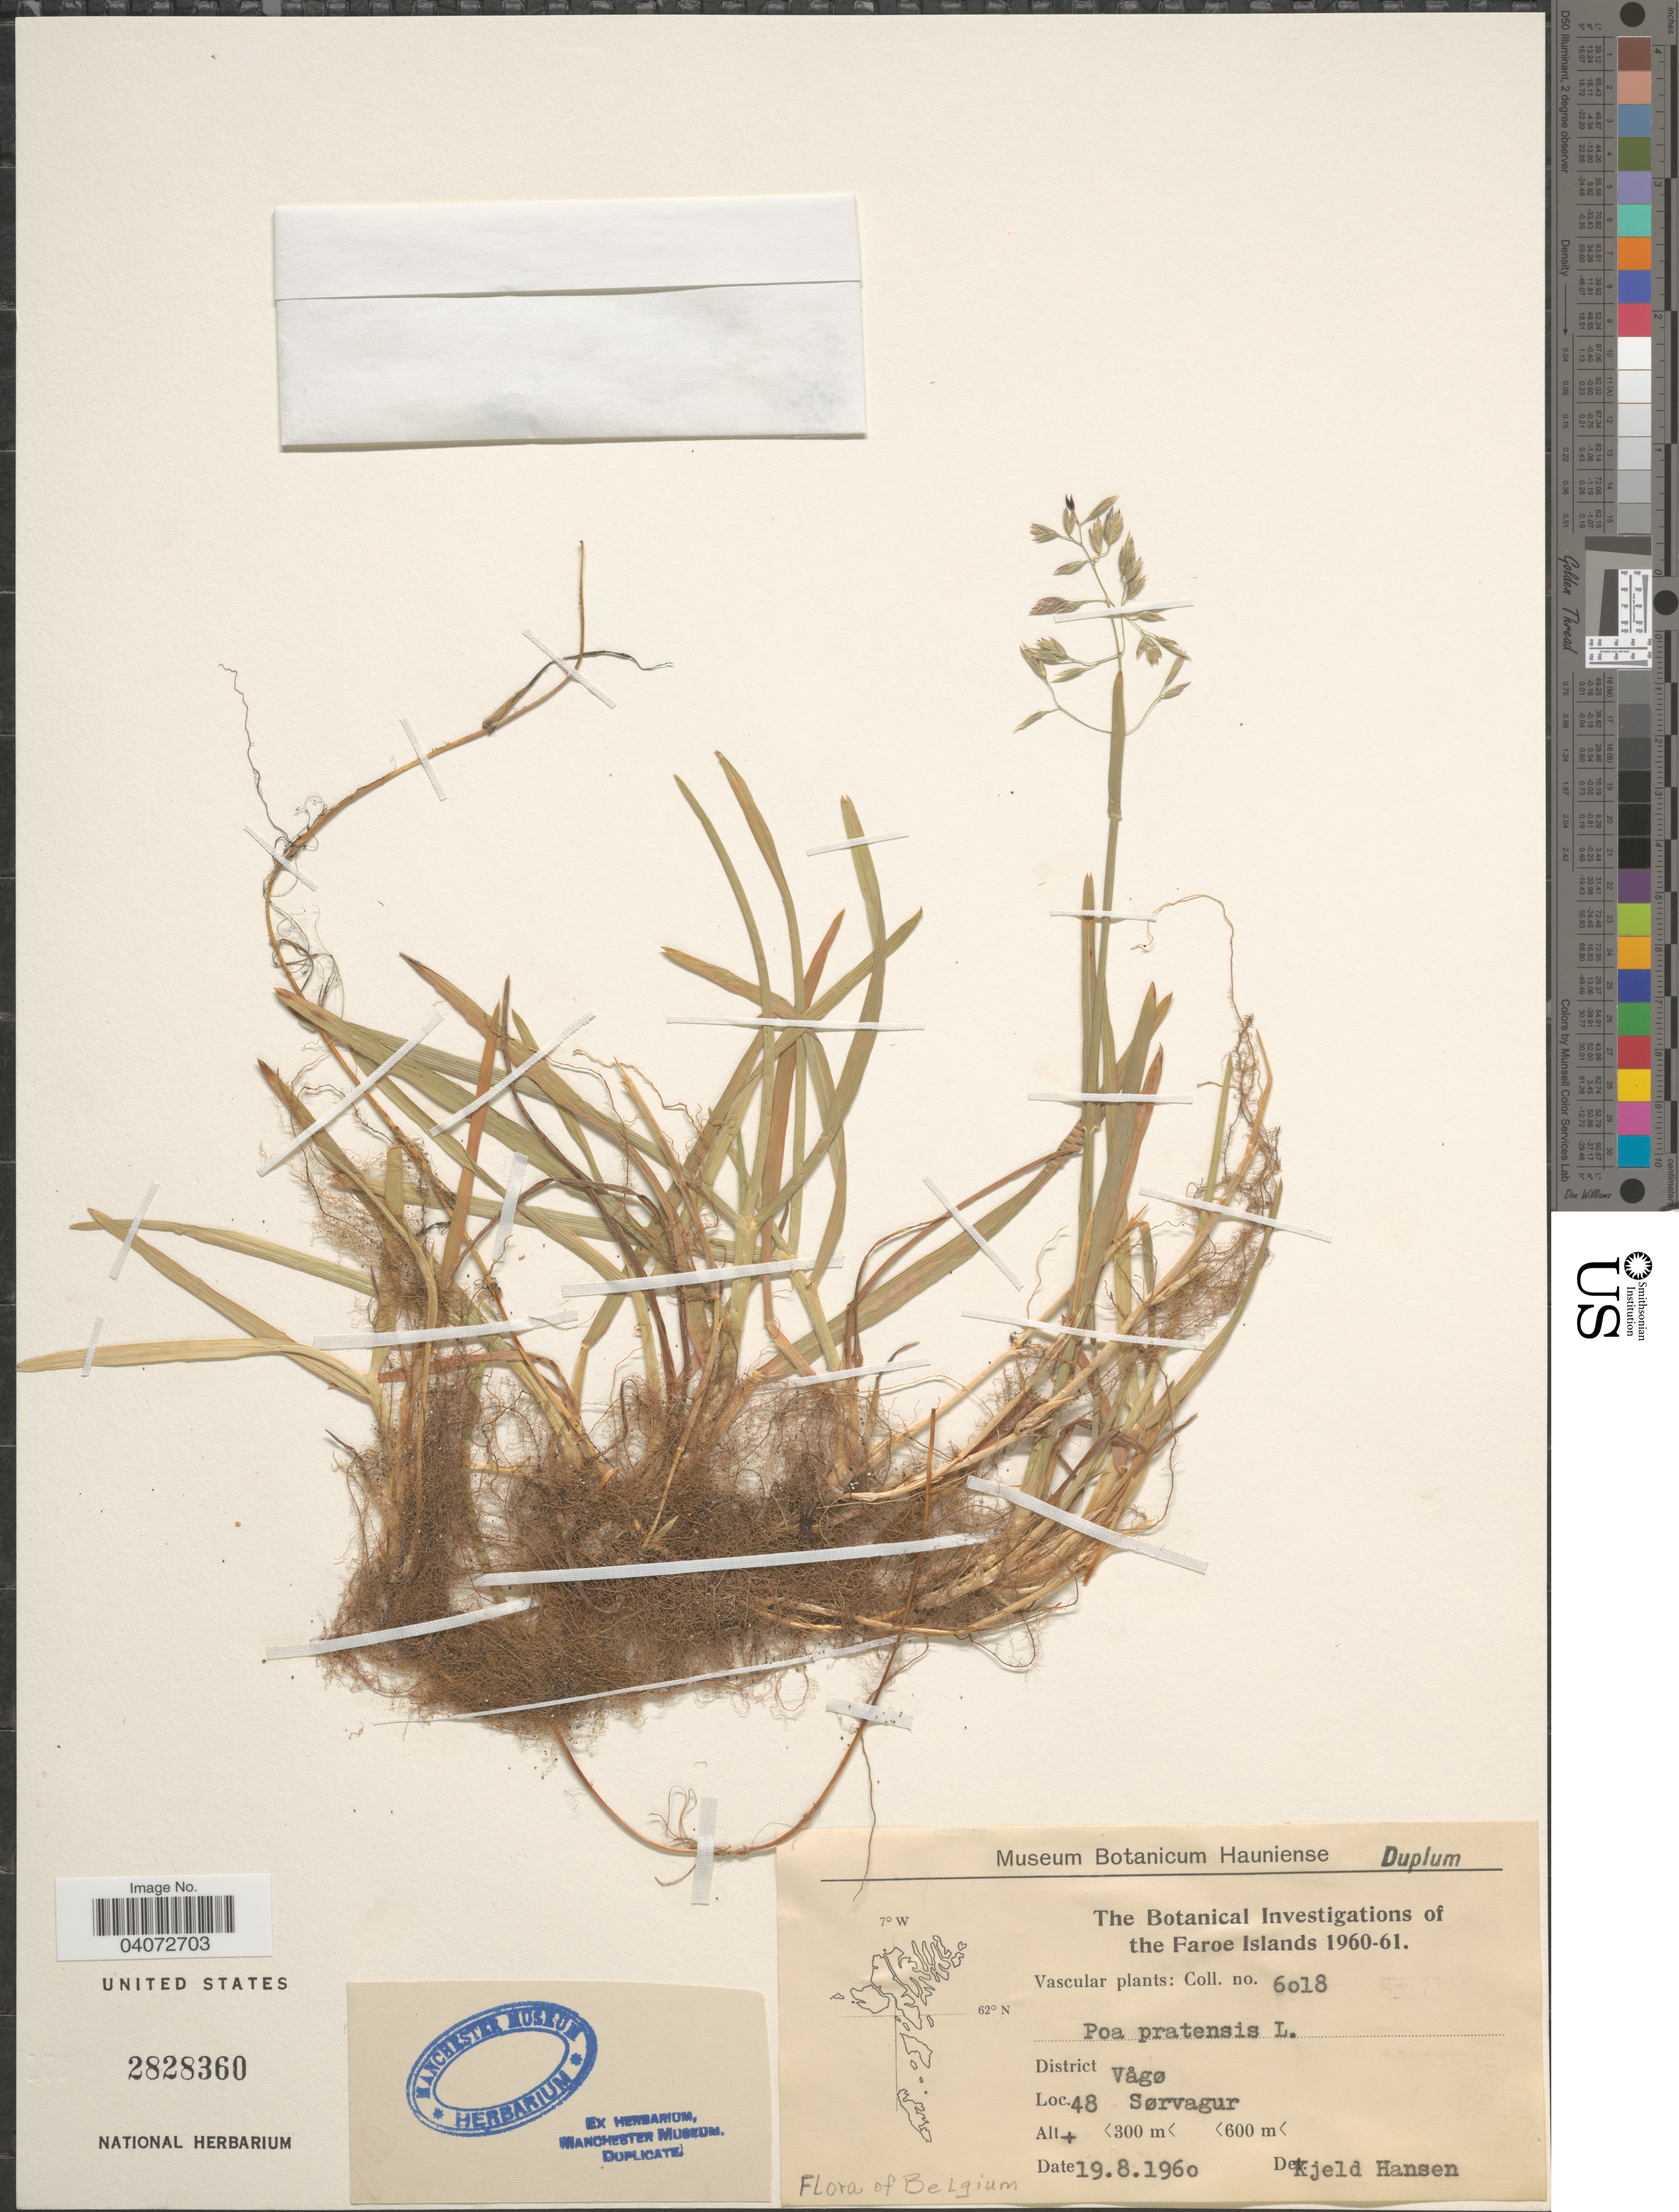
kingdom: Plantae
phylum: Tracheophyta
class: Liliopsida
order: Poales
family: Poaceae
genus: Poa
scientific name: Poa pratensis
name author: L.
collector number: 6018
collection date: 1960-08-19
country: Belgium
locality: District Vågø. 48 Sørvagur.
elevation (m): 300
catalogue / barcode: US 2828360